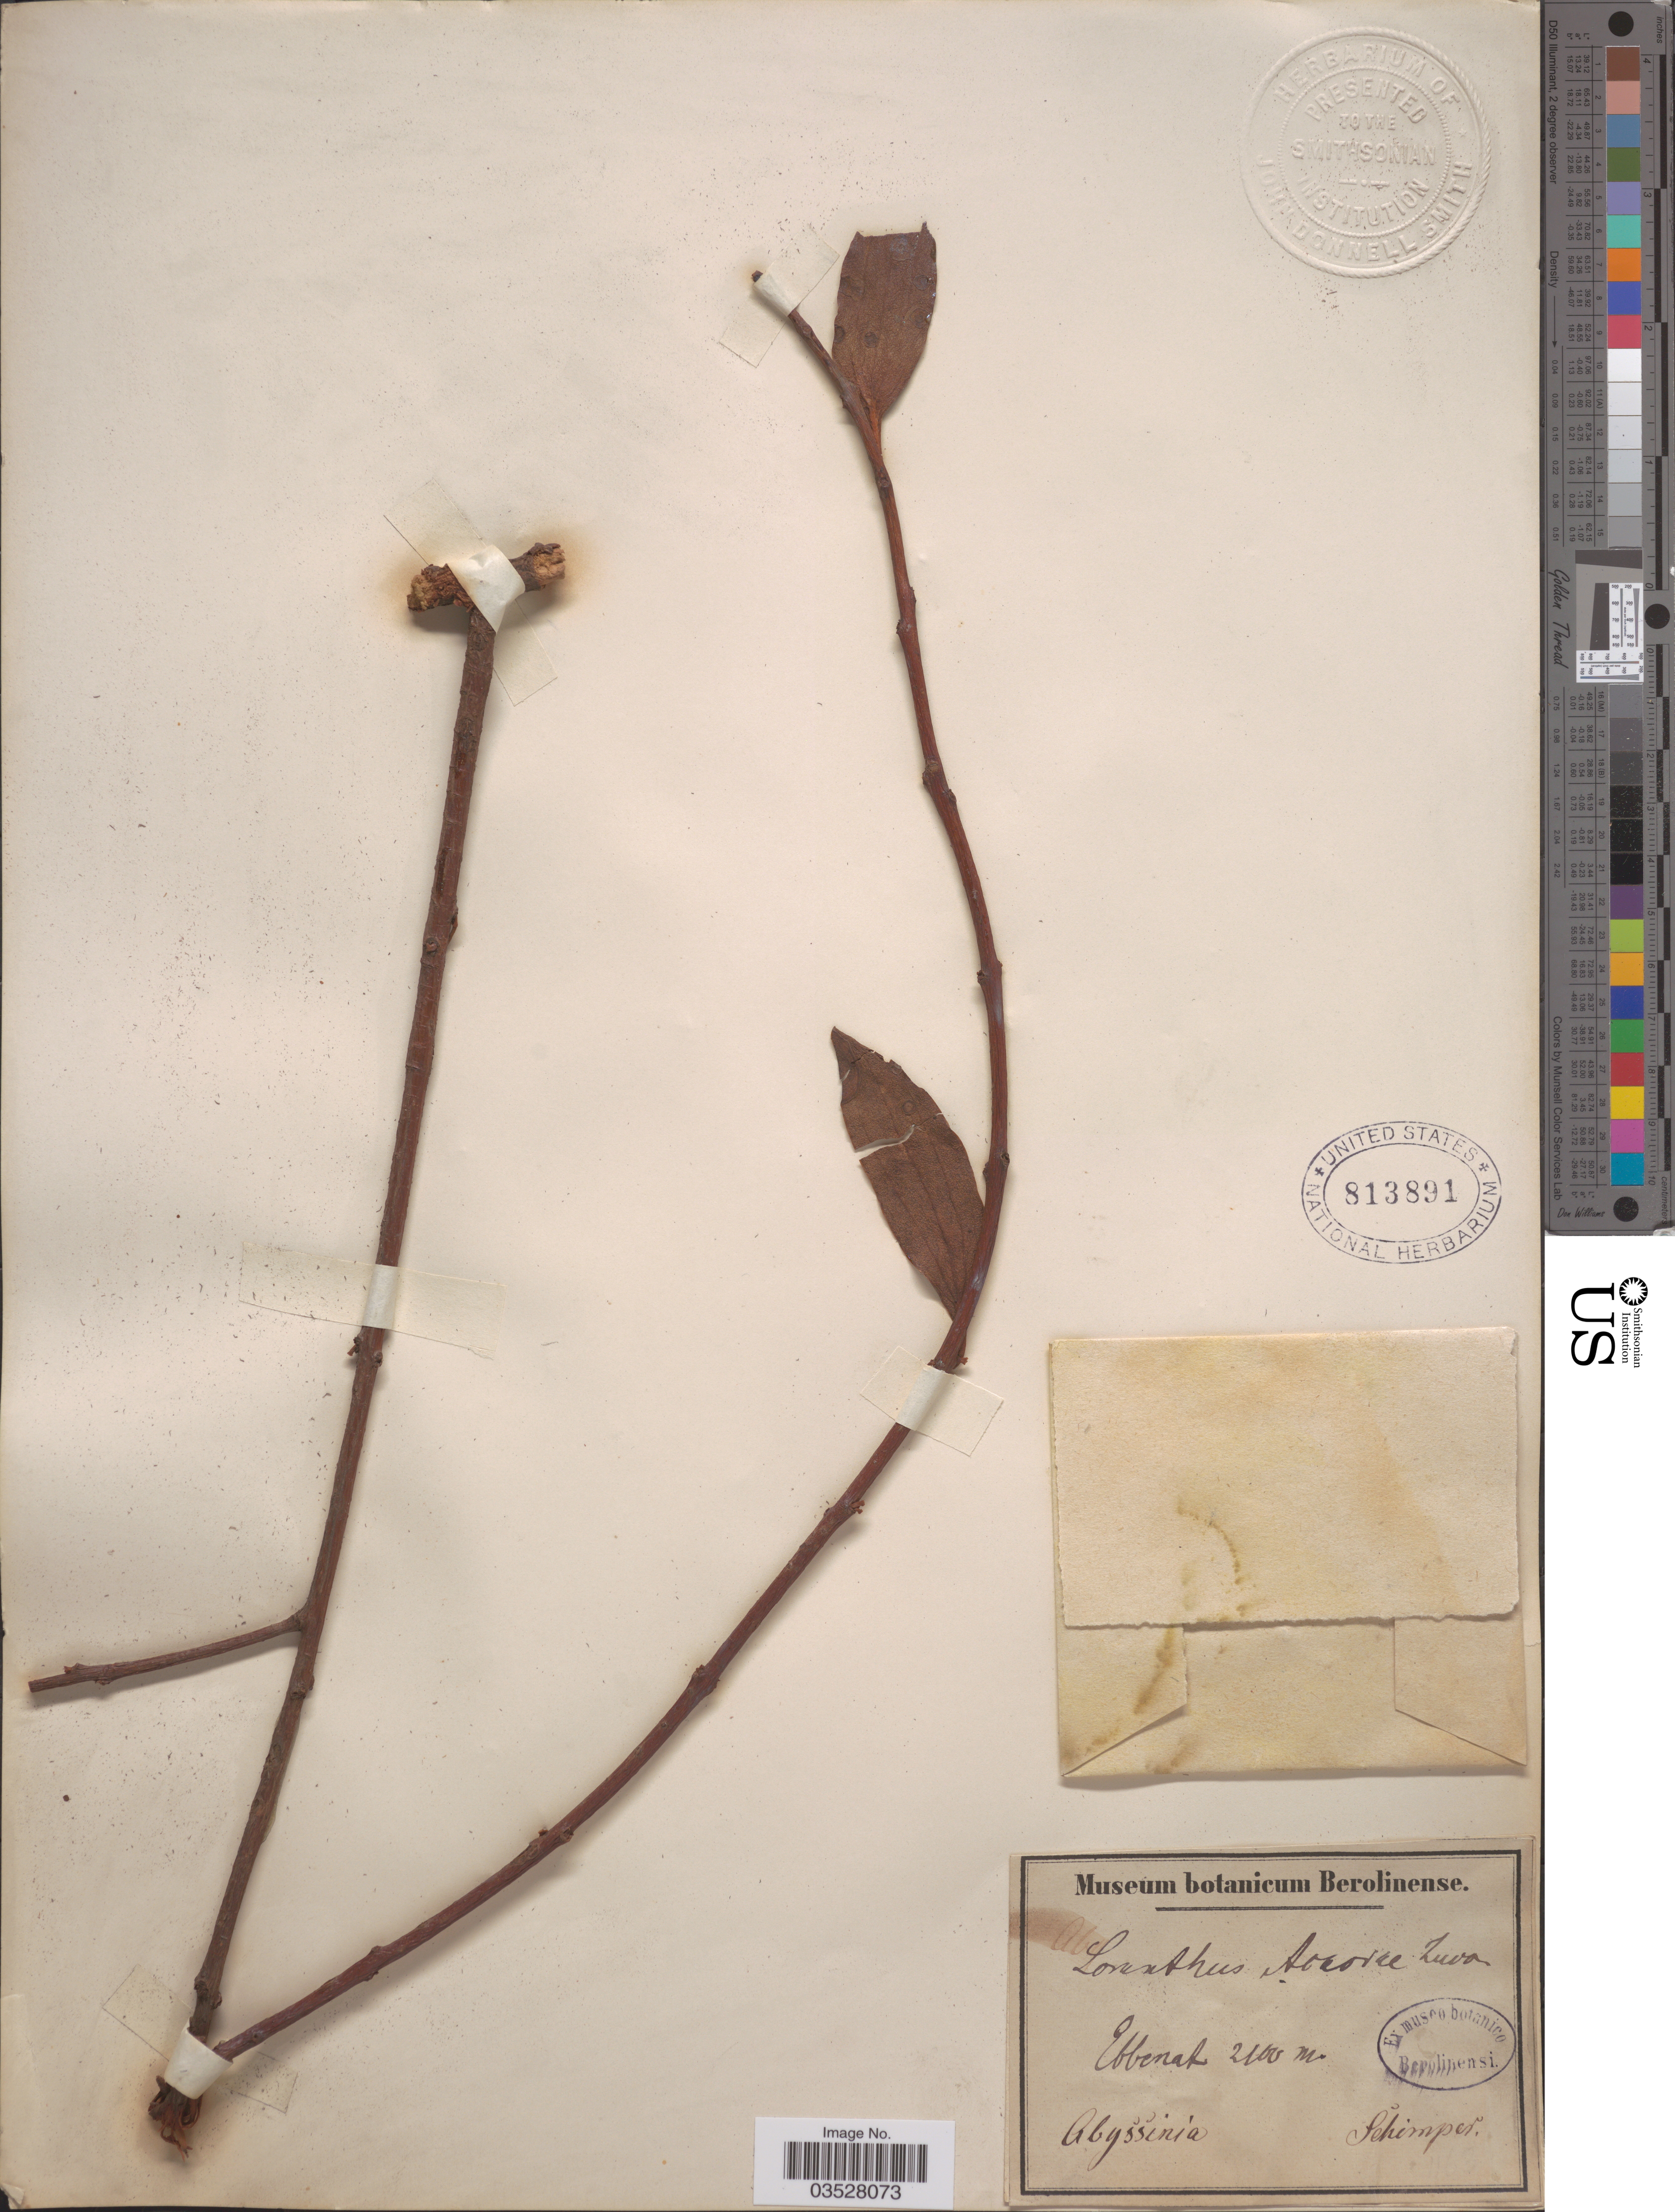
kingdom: Plantae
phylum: Tracheophyta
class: Magnoliopsida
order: Santalales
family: Loranthaceae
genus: Plicosepalus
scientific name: Plicosepalus acaciae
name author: (Zucc.) Wiens & Polhill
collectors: -. Schimper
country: Ethiopia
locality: Ibbenat [interpreted]. Abyśśinia.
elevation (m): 2100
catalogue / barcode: US 813891